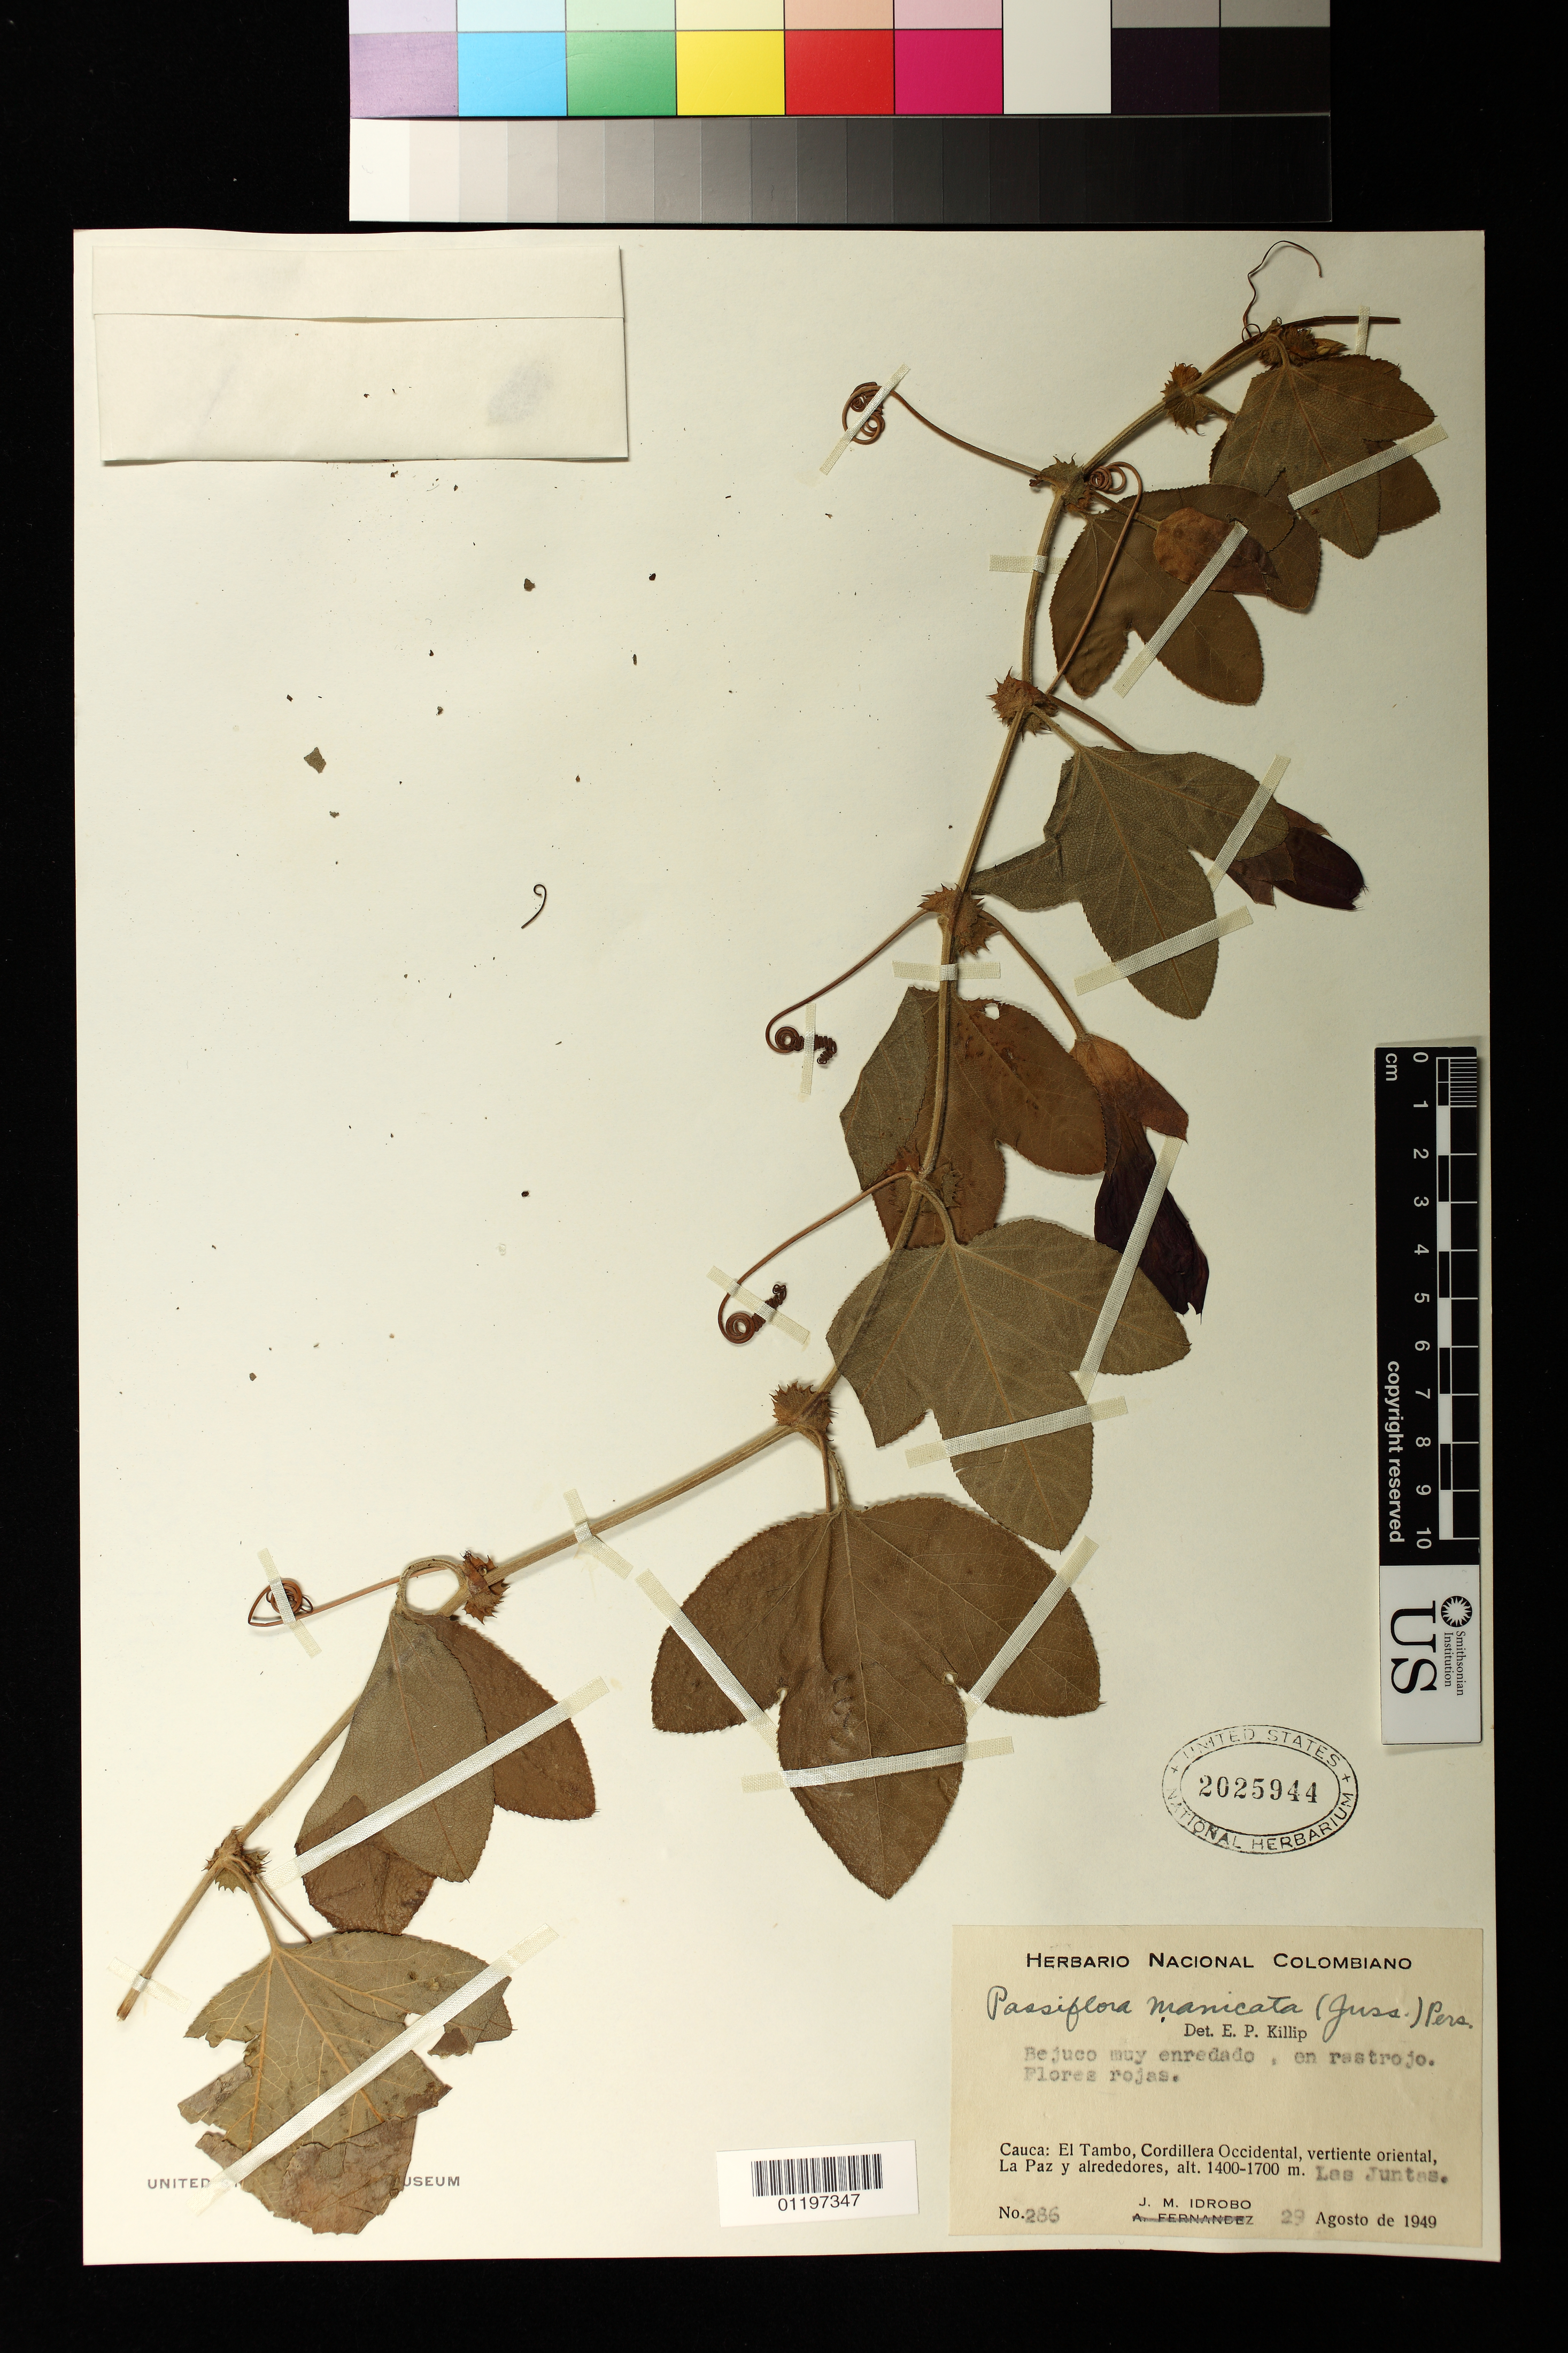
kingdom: Plantae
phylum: Tracheophyta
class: Magnoliopsida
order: Malpighiales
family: Passifloraceae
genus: Passiflora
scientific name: Passiflora manicata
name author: (Juss.) Pers.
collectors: J. M. Idrobo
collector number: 286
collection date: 1949-08-29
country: Colombia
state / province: Nariño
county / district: El Tambo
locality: Cordillera Occidental, vertiente oriental, La Paz y alrededores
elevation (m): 1400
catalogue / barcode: US 2025944